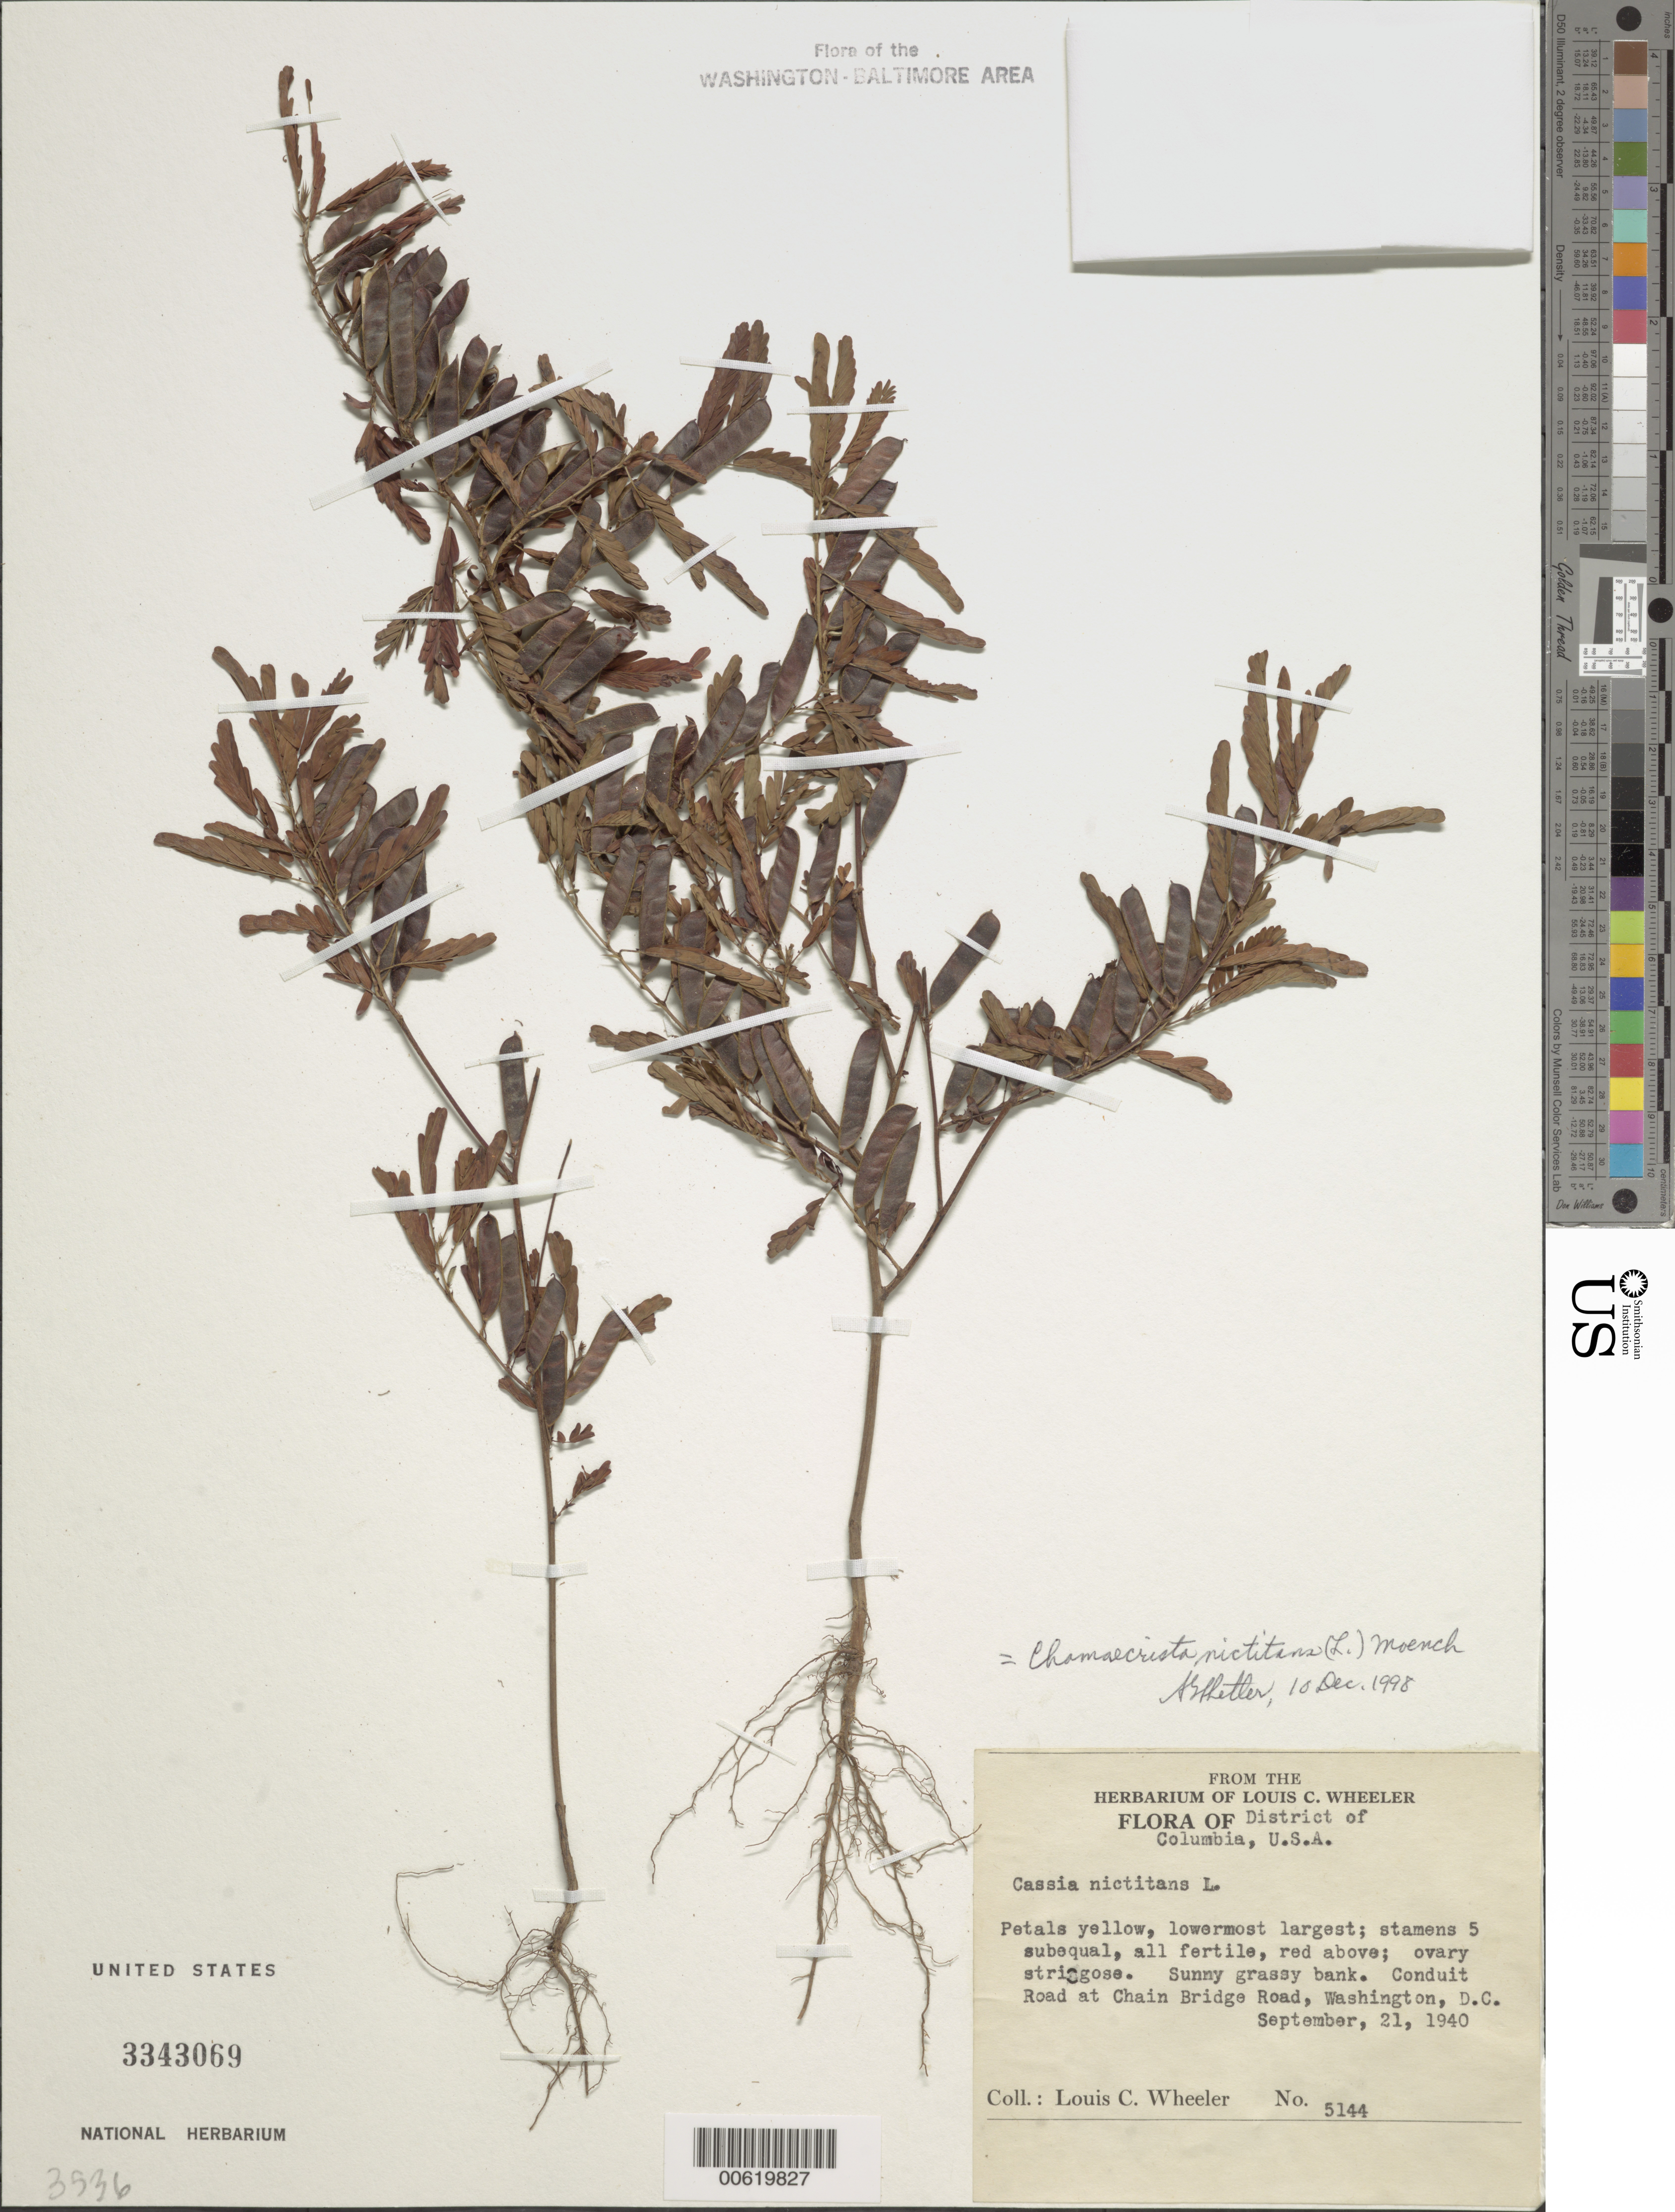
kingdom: Plantae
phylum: Tracheophyta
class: Magnoliopsida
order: Fabales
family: Fabaceae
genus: Chamaecrista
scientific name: Chamaecrista nictitans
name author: (L.) Moench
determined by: Shetler, Stanwyn G., (US), NMNH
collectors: L. C. Wheeler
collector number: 5144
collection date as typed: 21 Sep 1940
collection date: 1940-09-21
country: United States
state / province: District of Columbia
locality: C & O Canal opposite Chain Bridge Road C. and O. Canal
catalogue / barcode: US 3343069